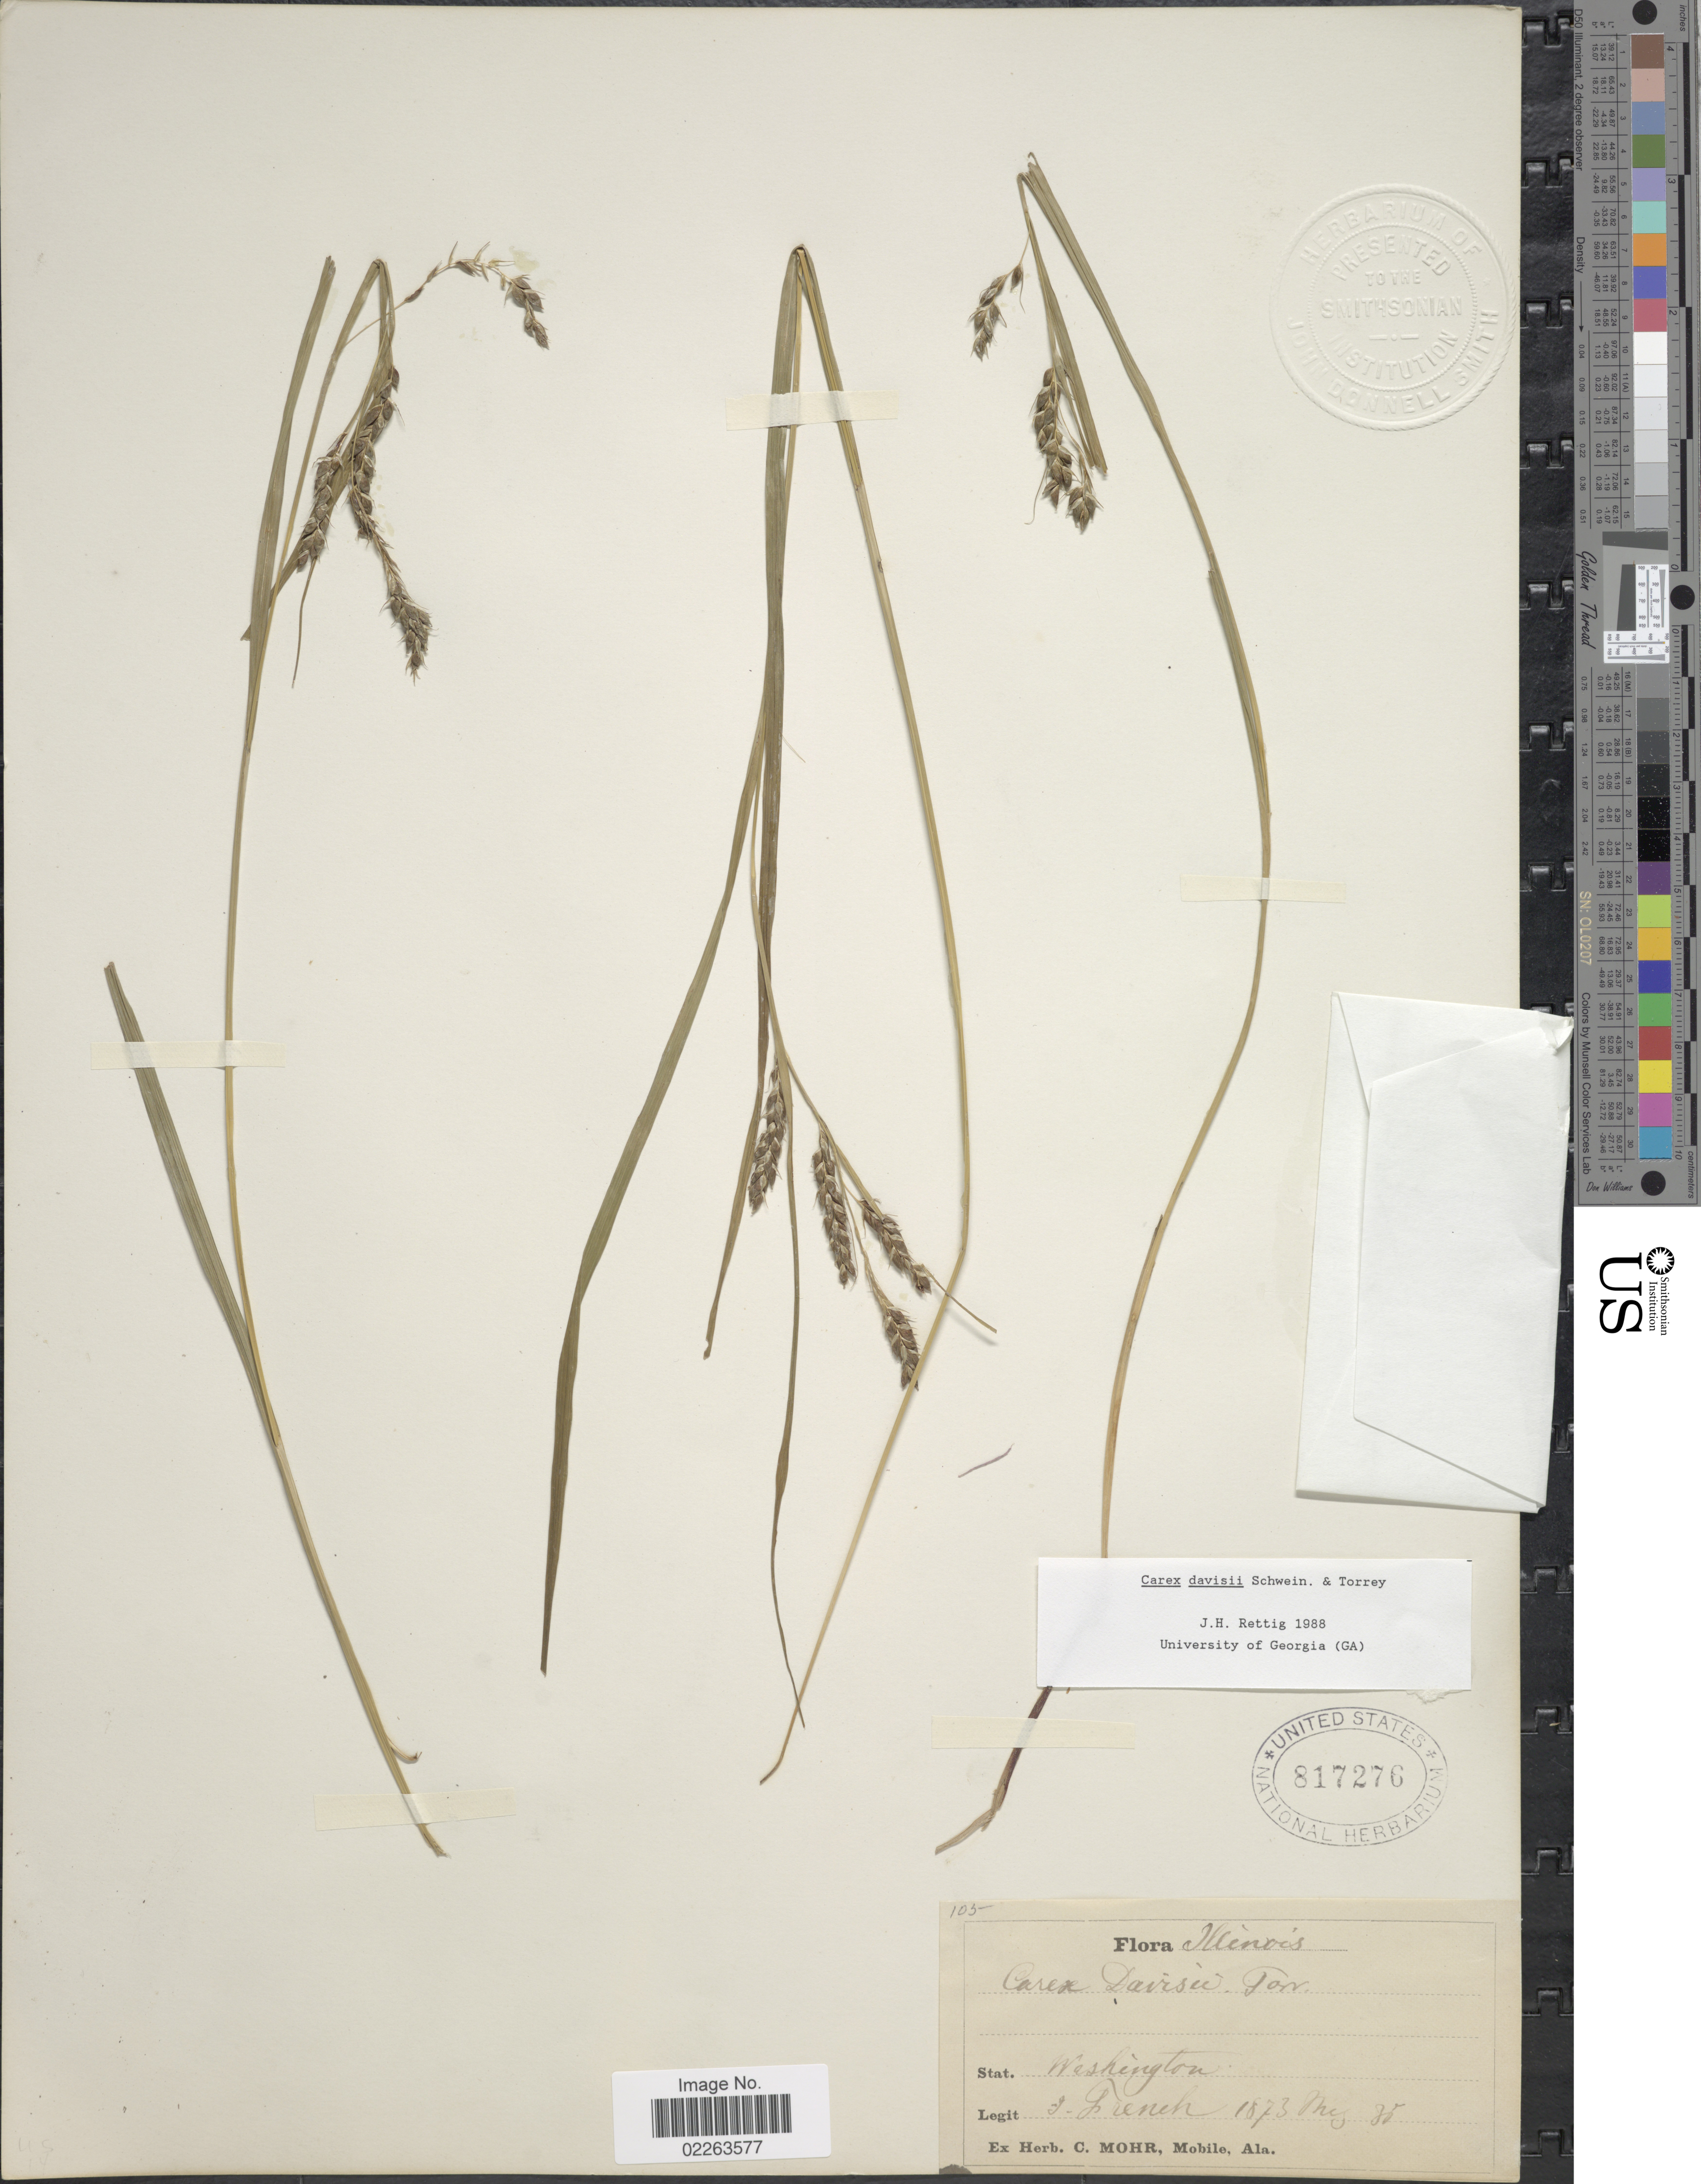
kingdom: Plantae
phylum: Tracheophyta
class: Liliopsida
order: Poales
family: Cyperaceae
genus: Carex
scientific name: Carex davisii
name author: Schwein. & Torr.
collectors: J. French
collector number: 105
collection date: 1873-05-15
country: United States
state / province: Washington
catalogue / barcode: US 817276